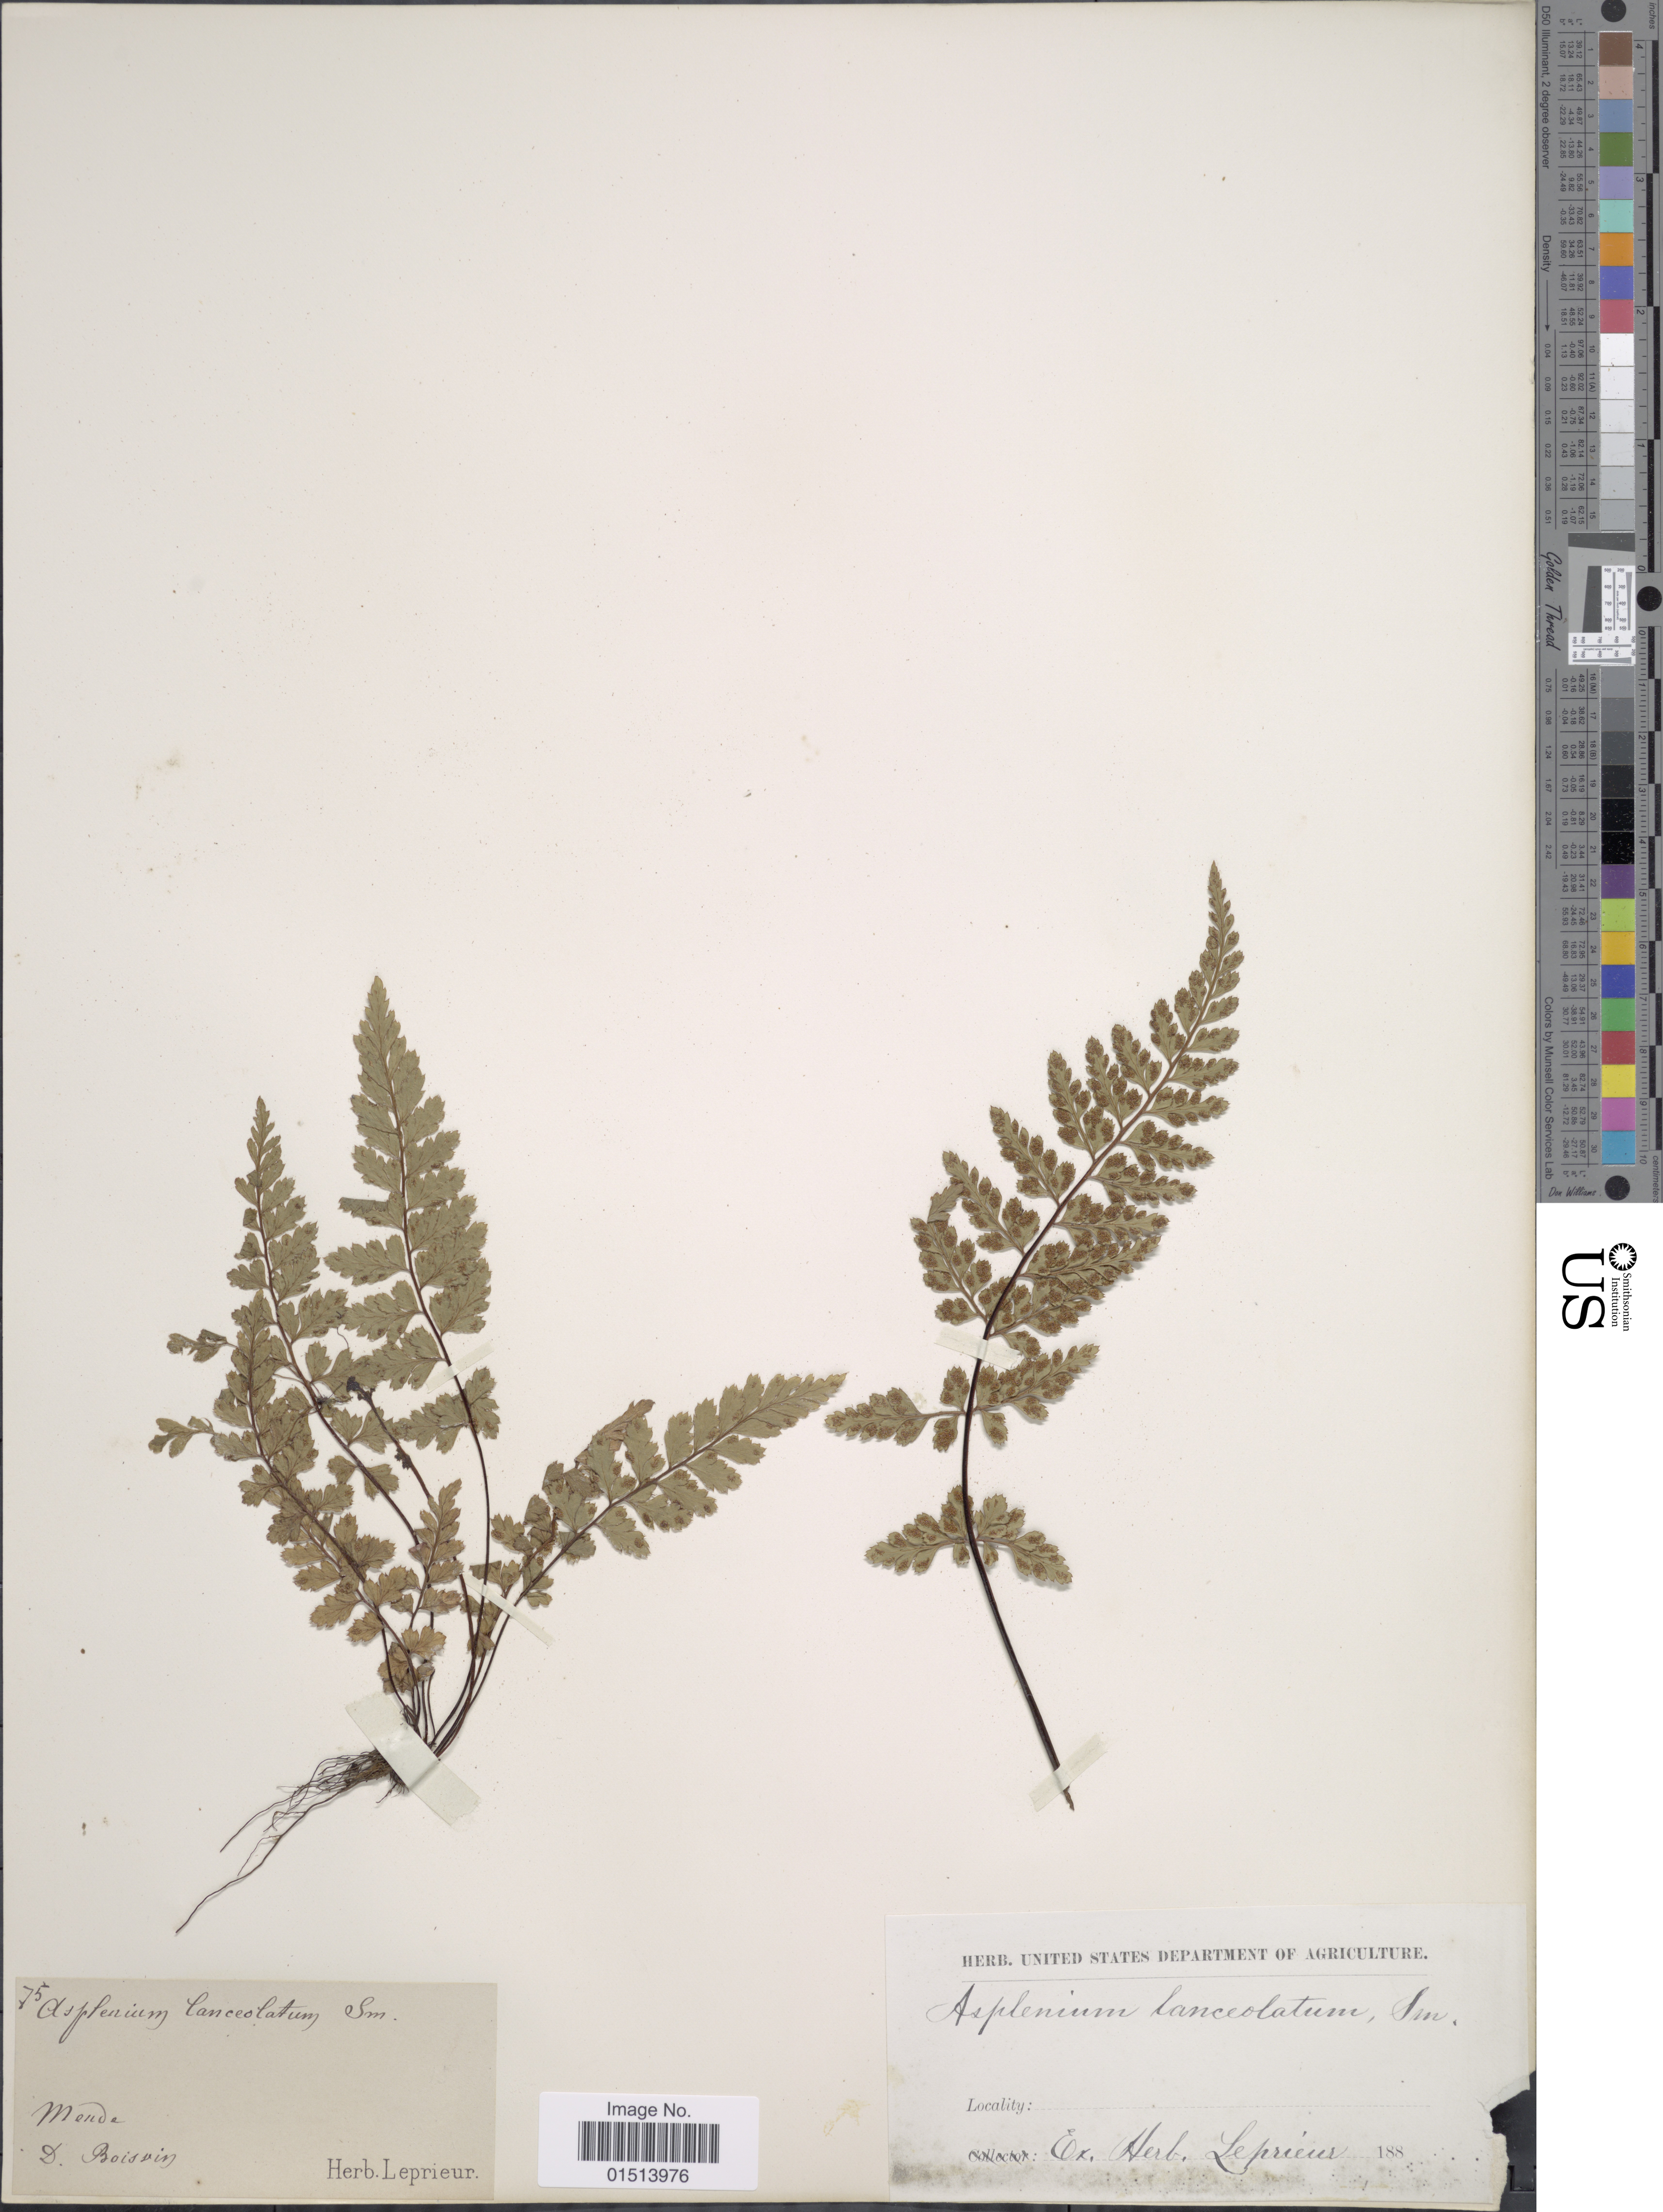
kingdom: Plantae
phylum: Tracheophyta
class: Polypodiopsida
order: Polypodiales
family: Aspleniaceae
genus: Asplenium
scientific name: Asplenium obovatum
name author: Viv.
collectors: ex herb. Leprieur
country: France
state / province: Occitanie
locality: Mende. D. Boissin [interpreted]